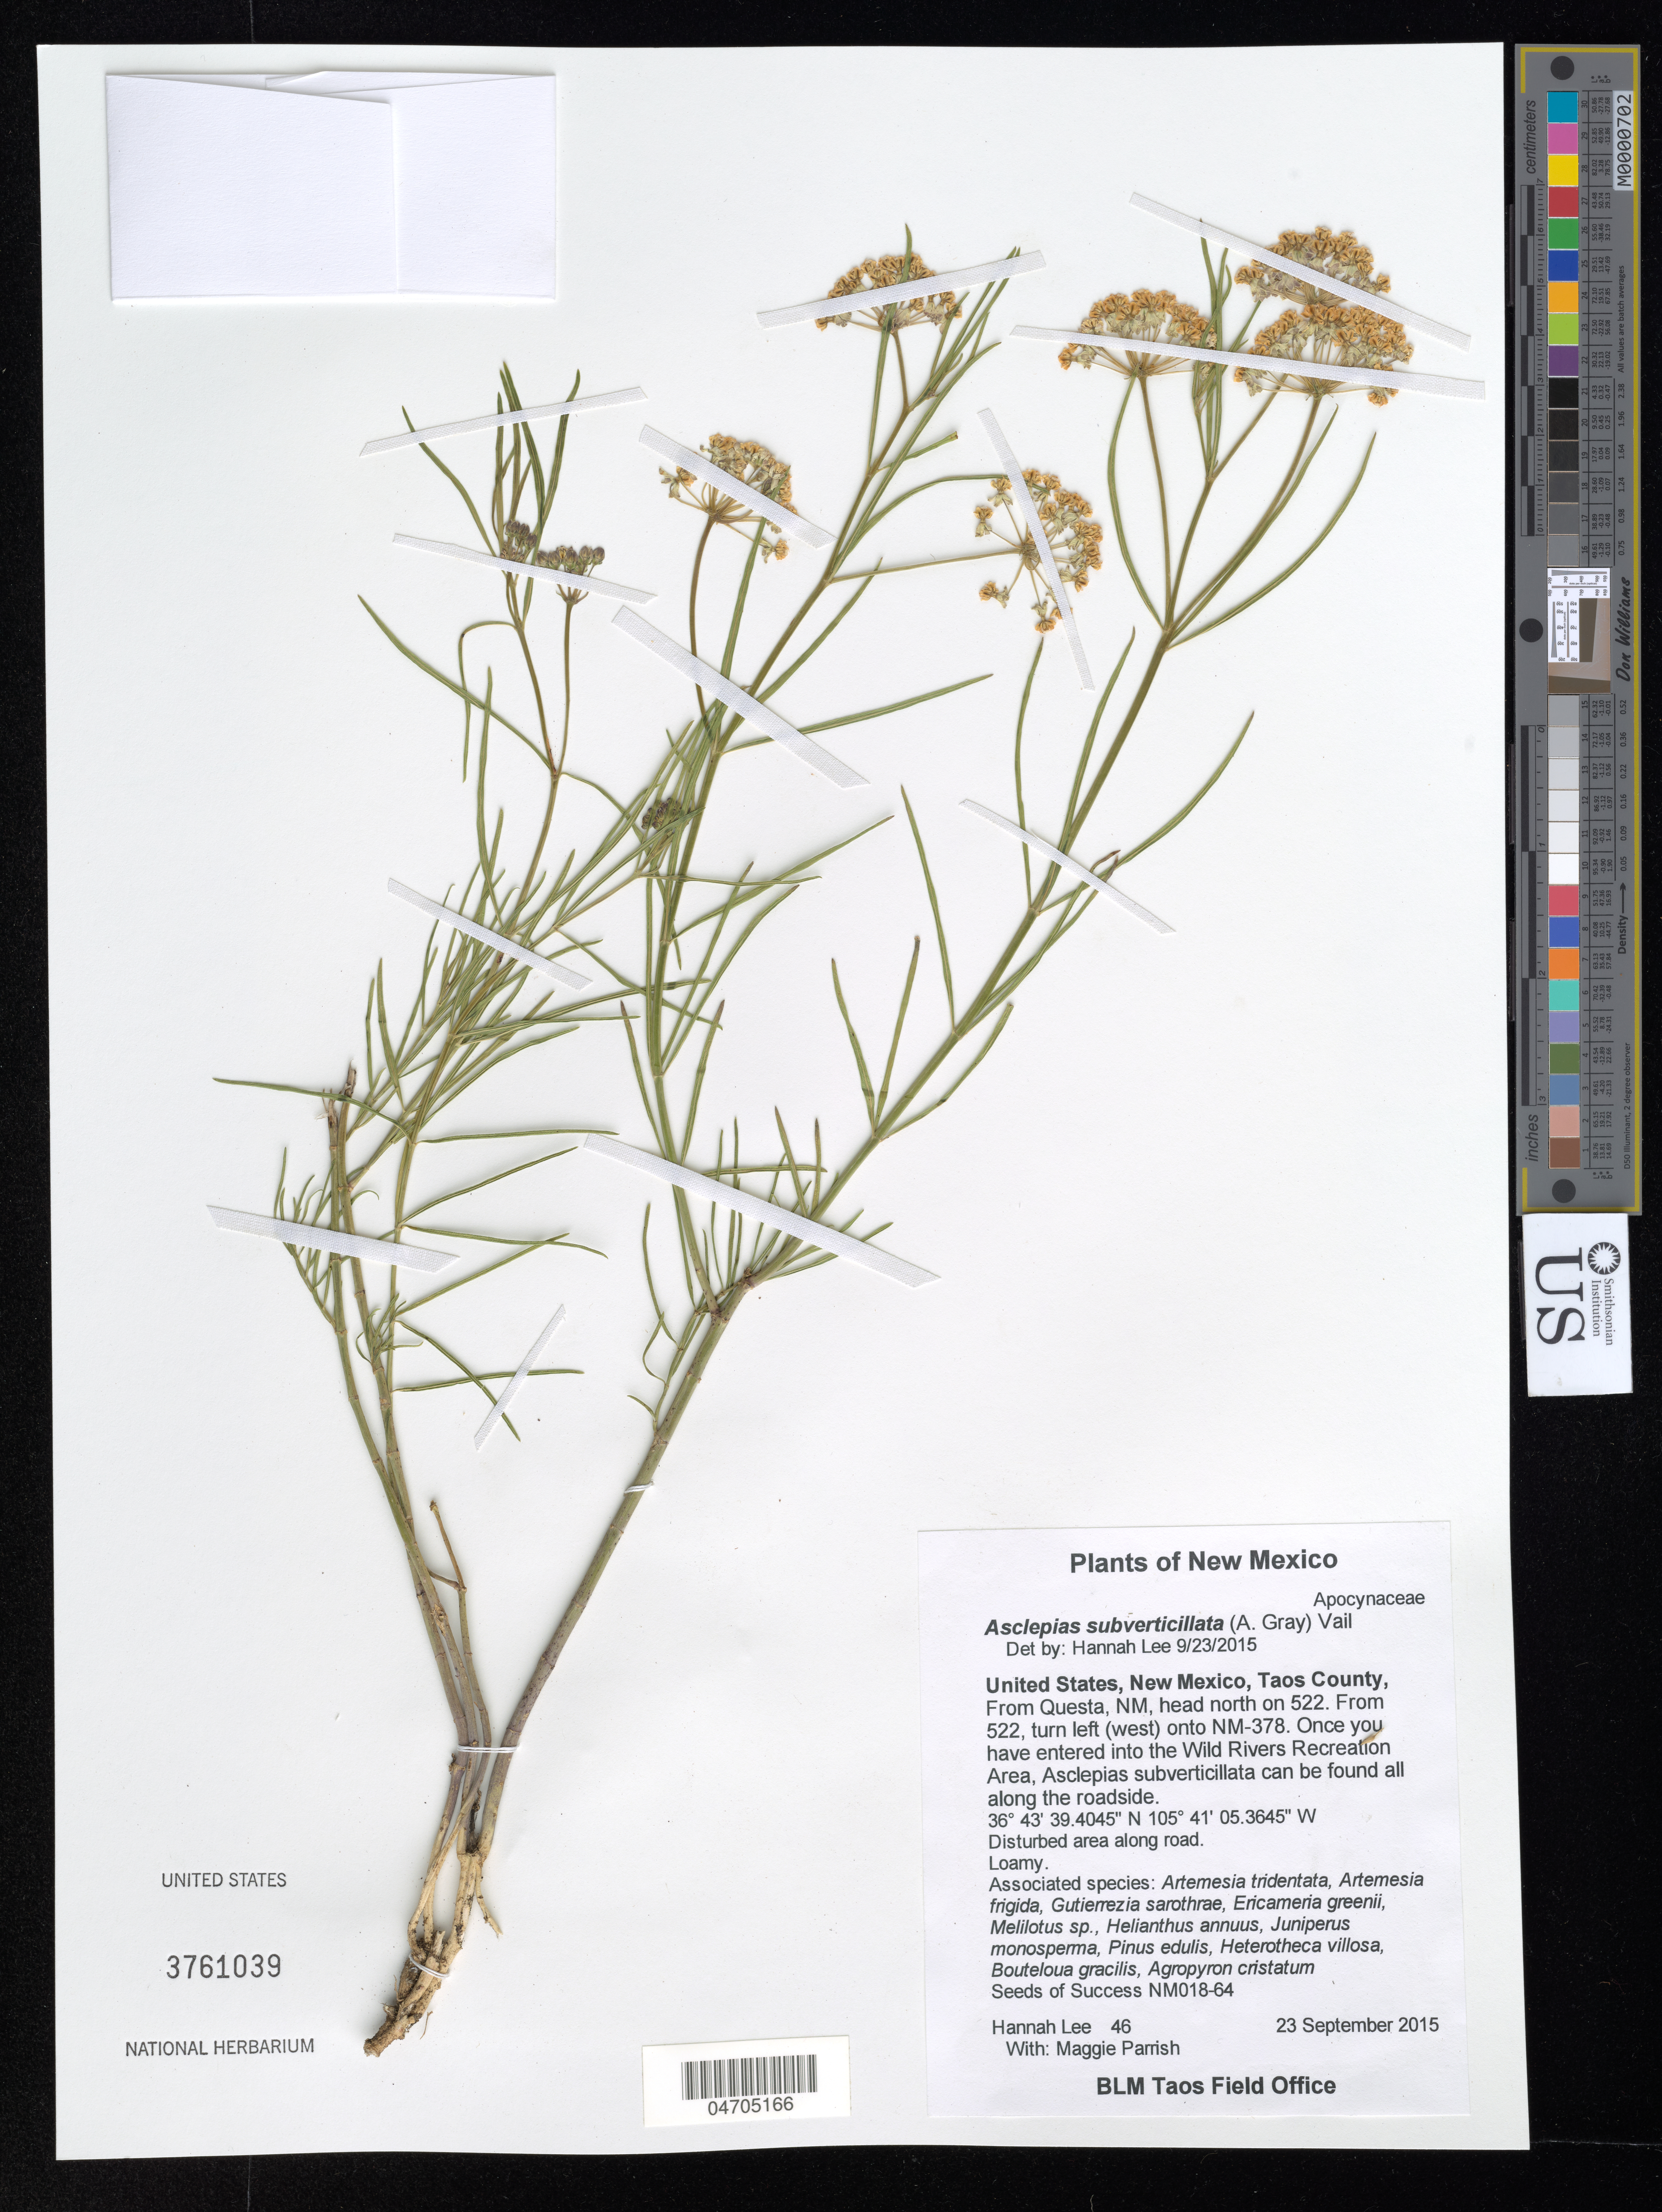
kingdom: Plantae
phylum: Tracheophyta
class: Magnoliopsida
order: Gentianales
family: Apocynaceae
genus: Asclepias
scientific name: Asclepias subverticillata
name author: (A. Gray) Vail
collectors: H. Lee & M. Parrish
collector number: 46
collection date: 2015-09-23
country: United States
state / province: New Mexico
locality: Taos County, From Questa, NM, head north on 522. From 522, turn left (west) onto NM-378. Once you have entered into the Wild Rivers Recreation Area, Asclepias subverticillata can be found all along the roadside.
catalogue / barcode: US 3761039